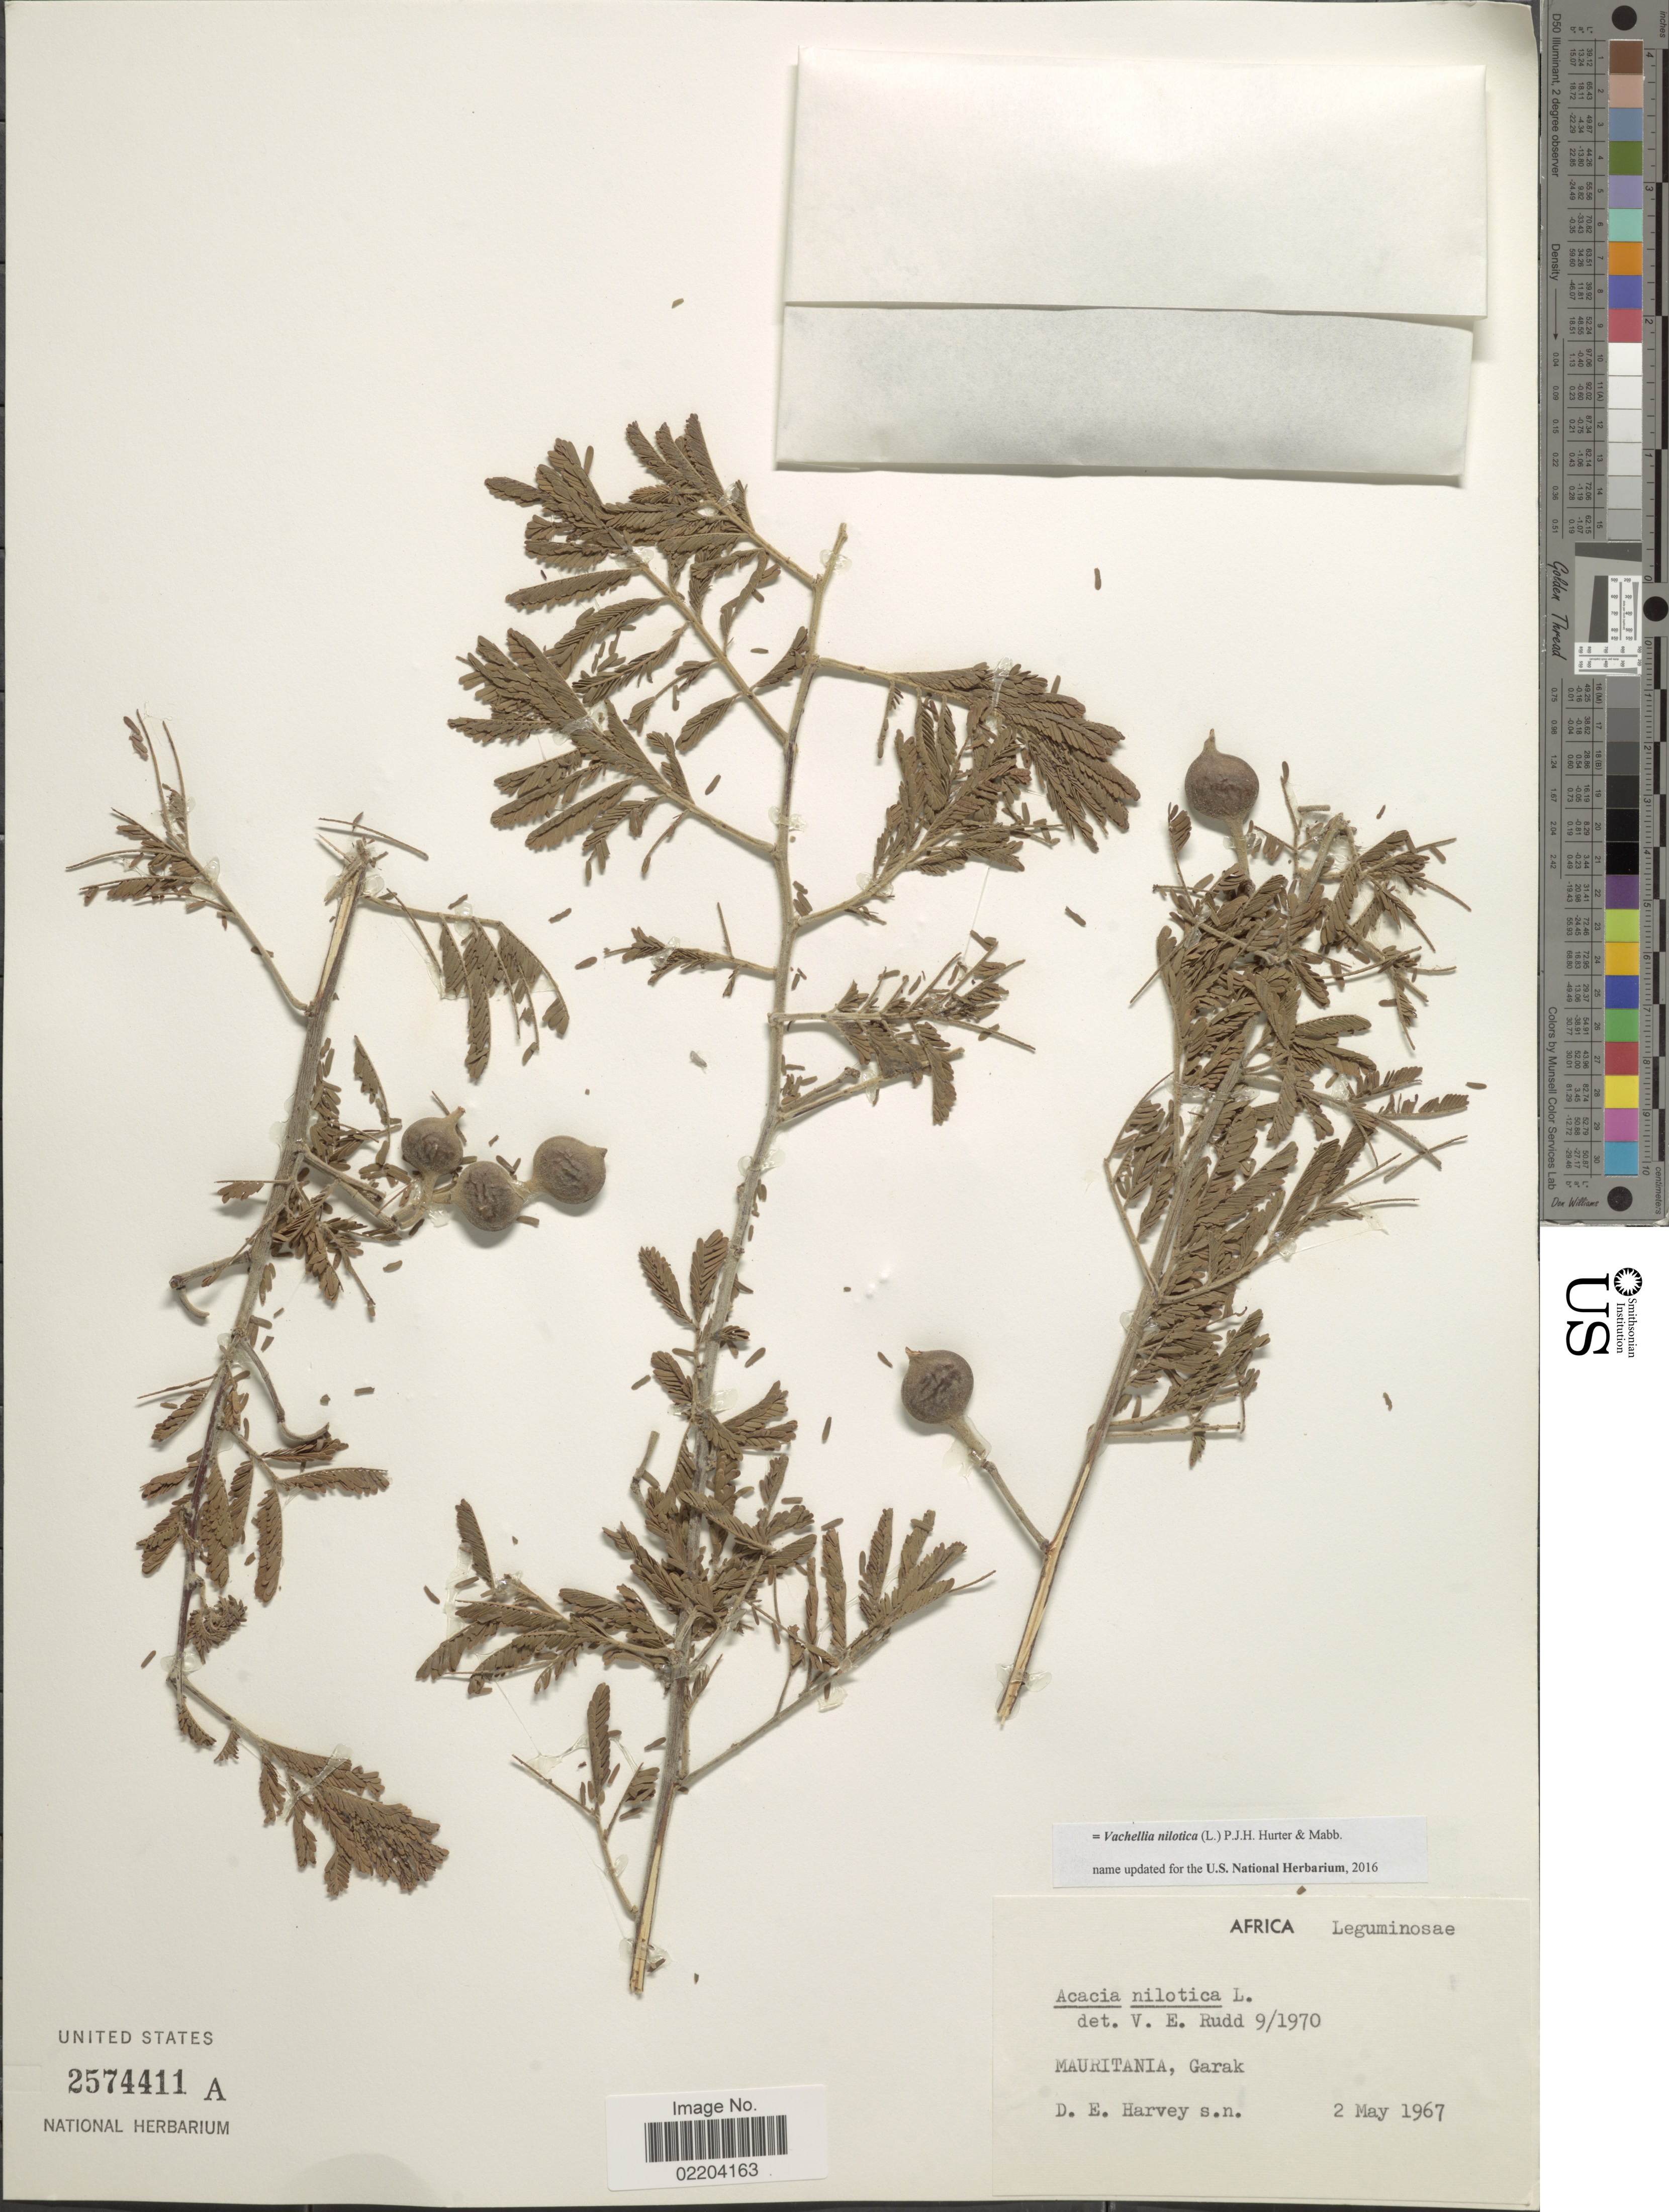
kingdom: Plantae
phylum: Tracheophyta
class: Magnoliopsida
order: Fabales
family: Fabaceae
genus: Vachellia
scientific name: Vachellia nilotica subsp. nilotica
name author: (L.) P.J.H. Hurter & Mabb.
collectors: D. E. Harvey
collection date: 1967-05-02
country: Mauritania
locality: Mauritania, Garak, Africa.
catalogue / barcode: US 2574411A